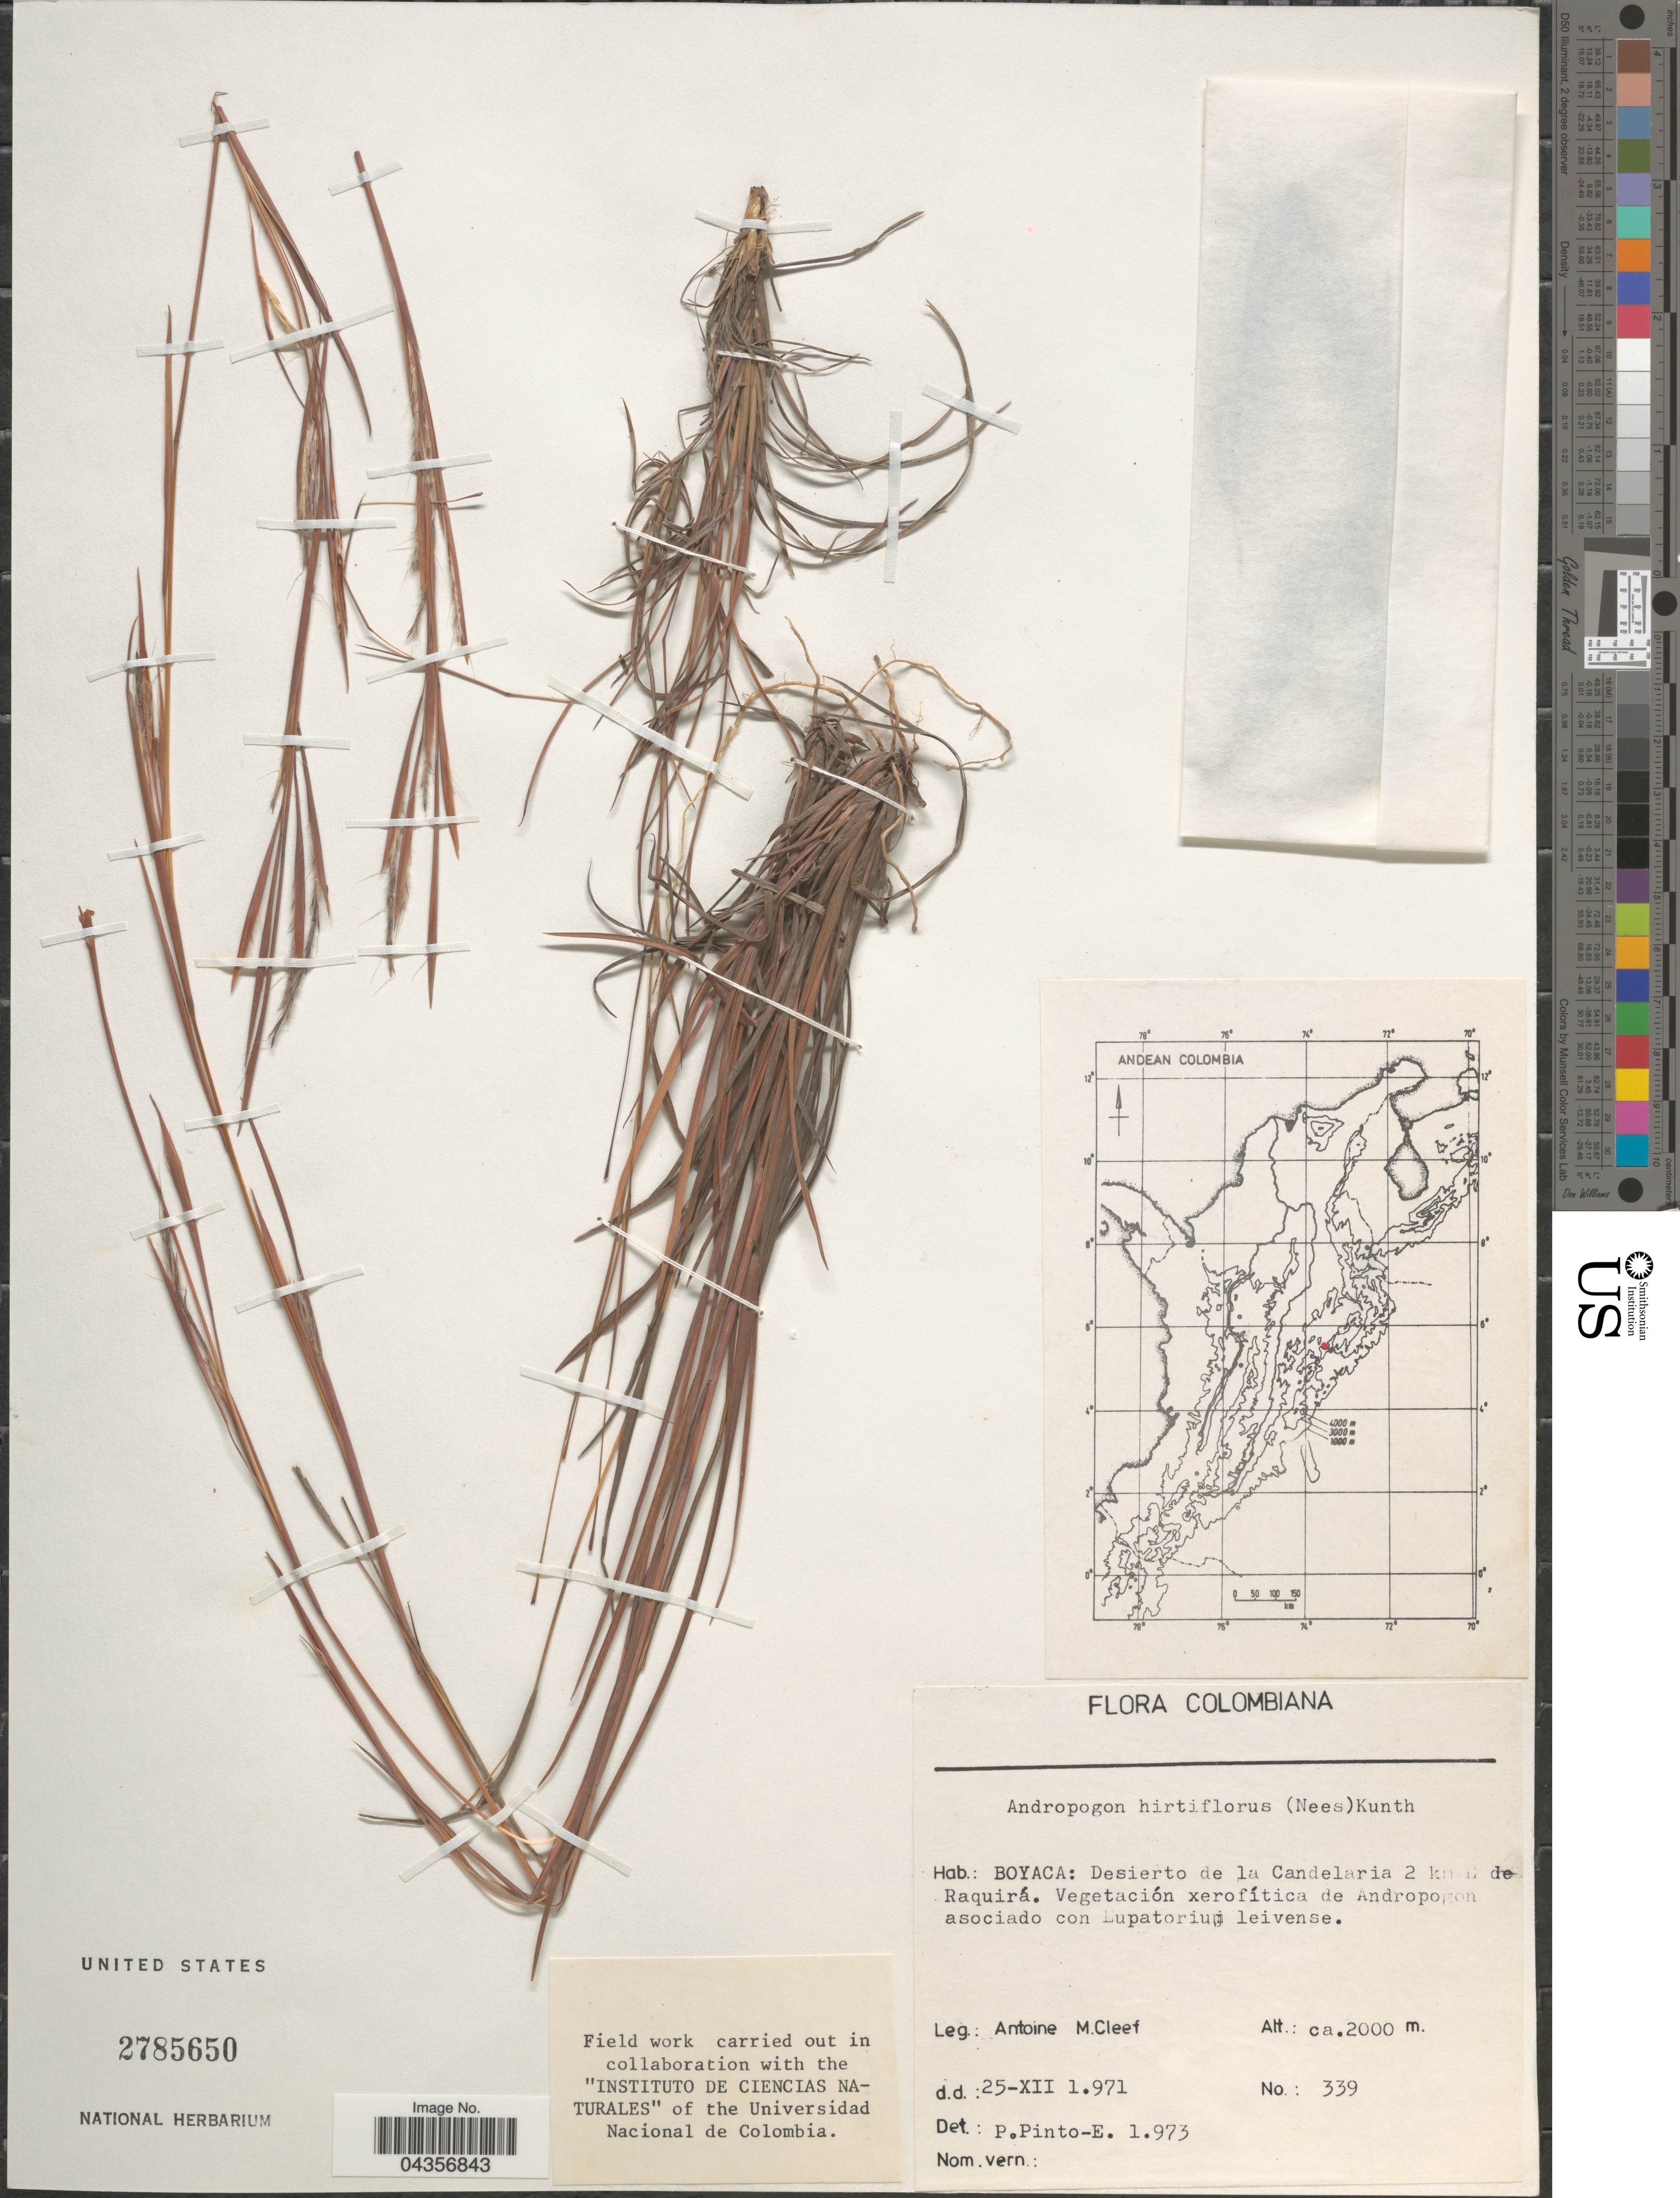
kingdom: Plantae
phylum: Tracheophyta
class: Liliopsida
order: Poales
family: Poaceae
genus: Schizachyrium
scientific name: Schizachyrium sanguineum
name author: (Retz.) Alston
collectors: A. M. Cleef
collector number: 339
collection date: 1971-12-25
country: Colombia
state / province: Boyacá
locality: Desierto de la Candelaria 2 km E de Raquirá.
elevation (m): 2000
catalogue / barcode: US 2785650